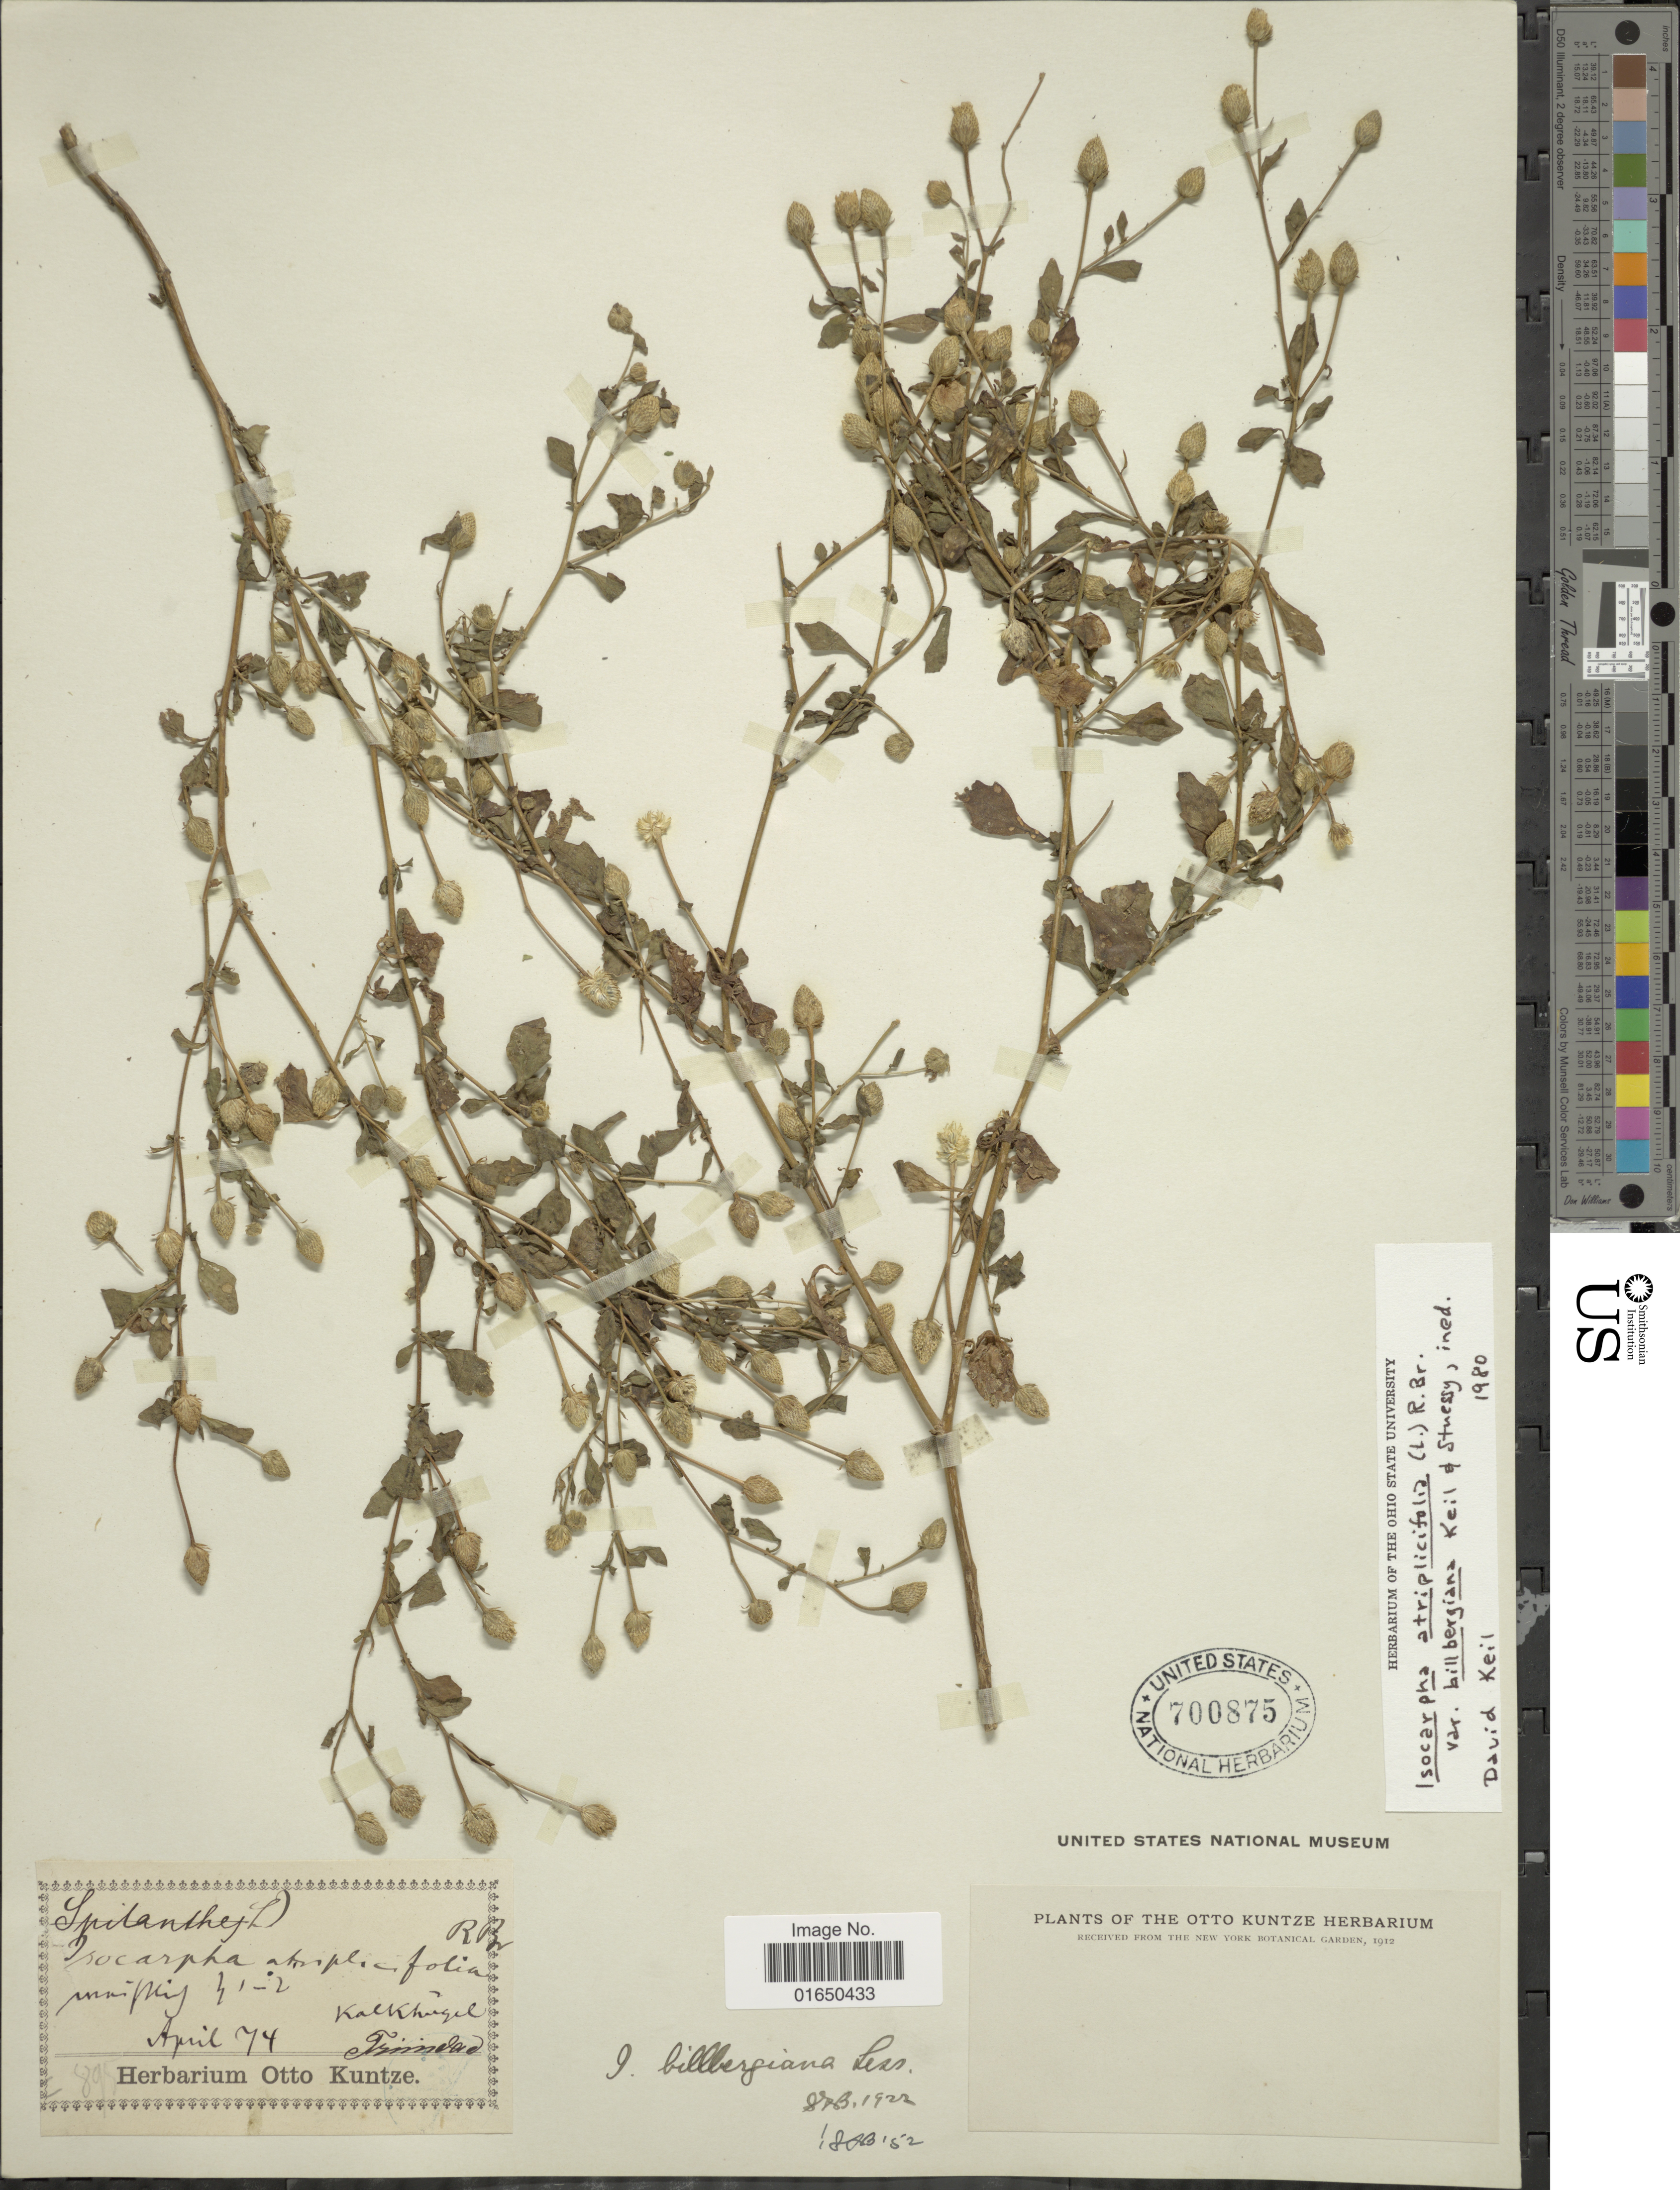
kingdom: Plantae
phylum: Tracheophyta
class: Magnoliopsida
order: Asterales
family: Asteraceae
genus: Isocarpha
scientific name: Isocarpha bilbergiana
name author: Less. in Schltdl. & Cham.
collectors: ex herb. Otto Kuntze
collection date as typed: Transcribed d/m/y: /4/74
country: Trinidad and Tobago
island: Trinidad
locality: Unmiu, Kalkhugel [interpreted]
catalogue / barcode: US 700875